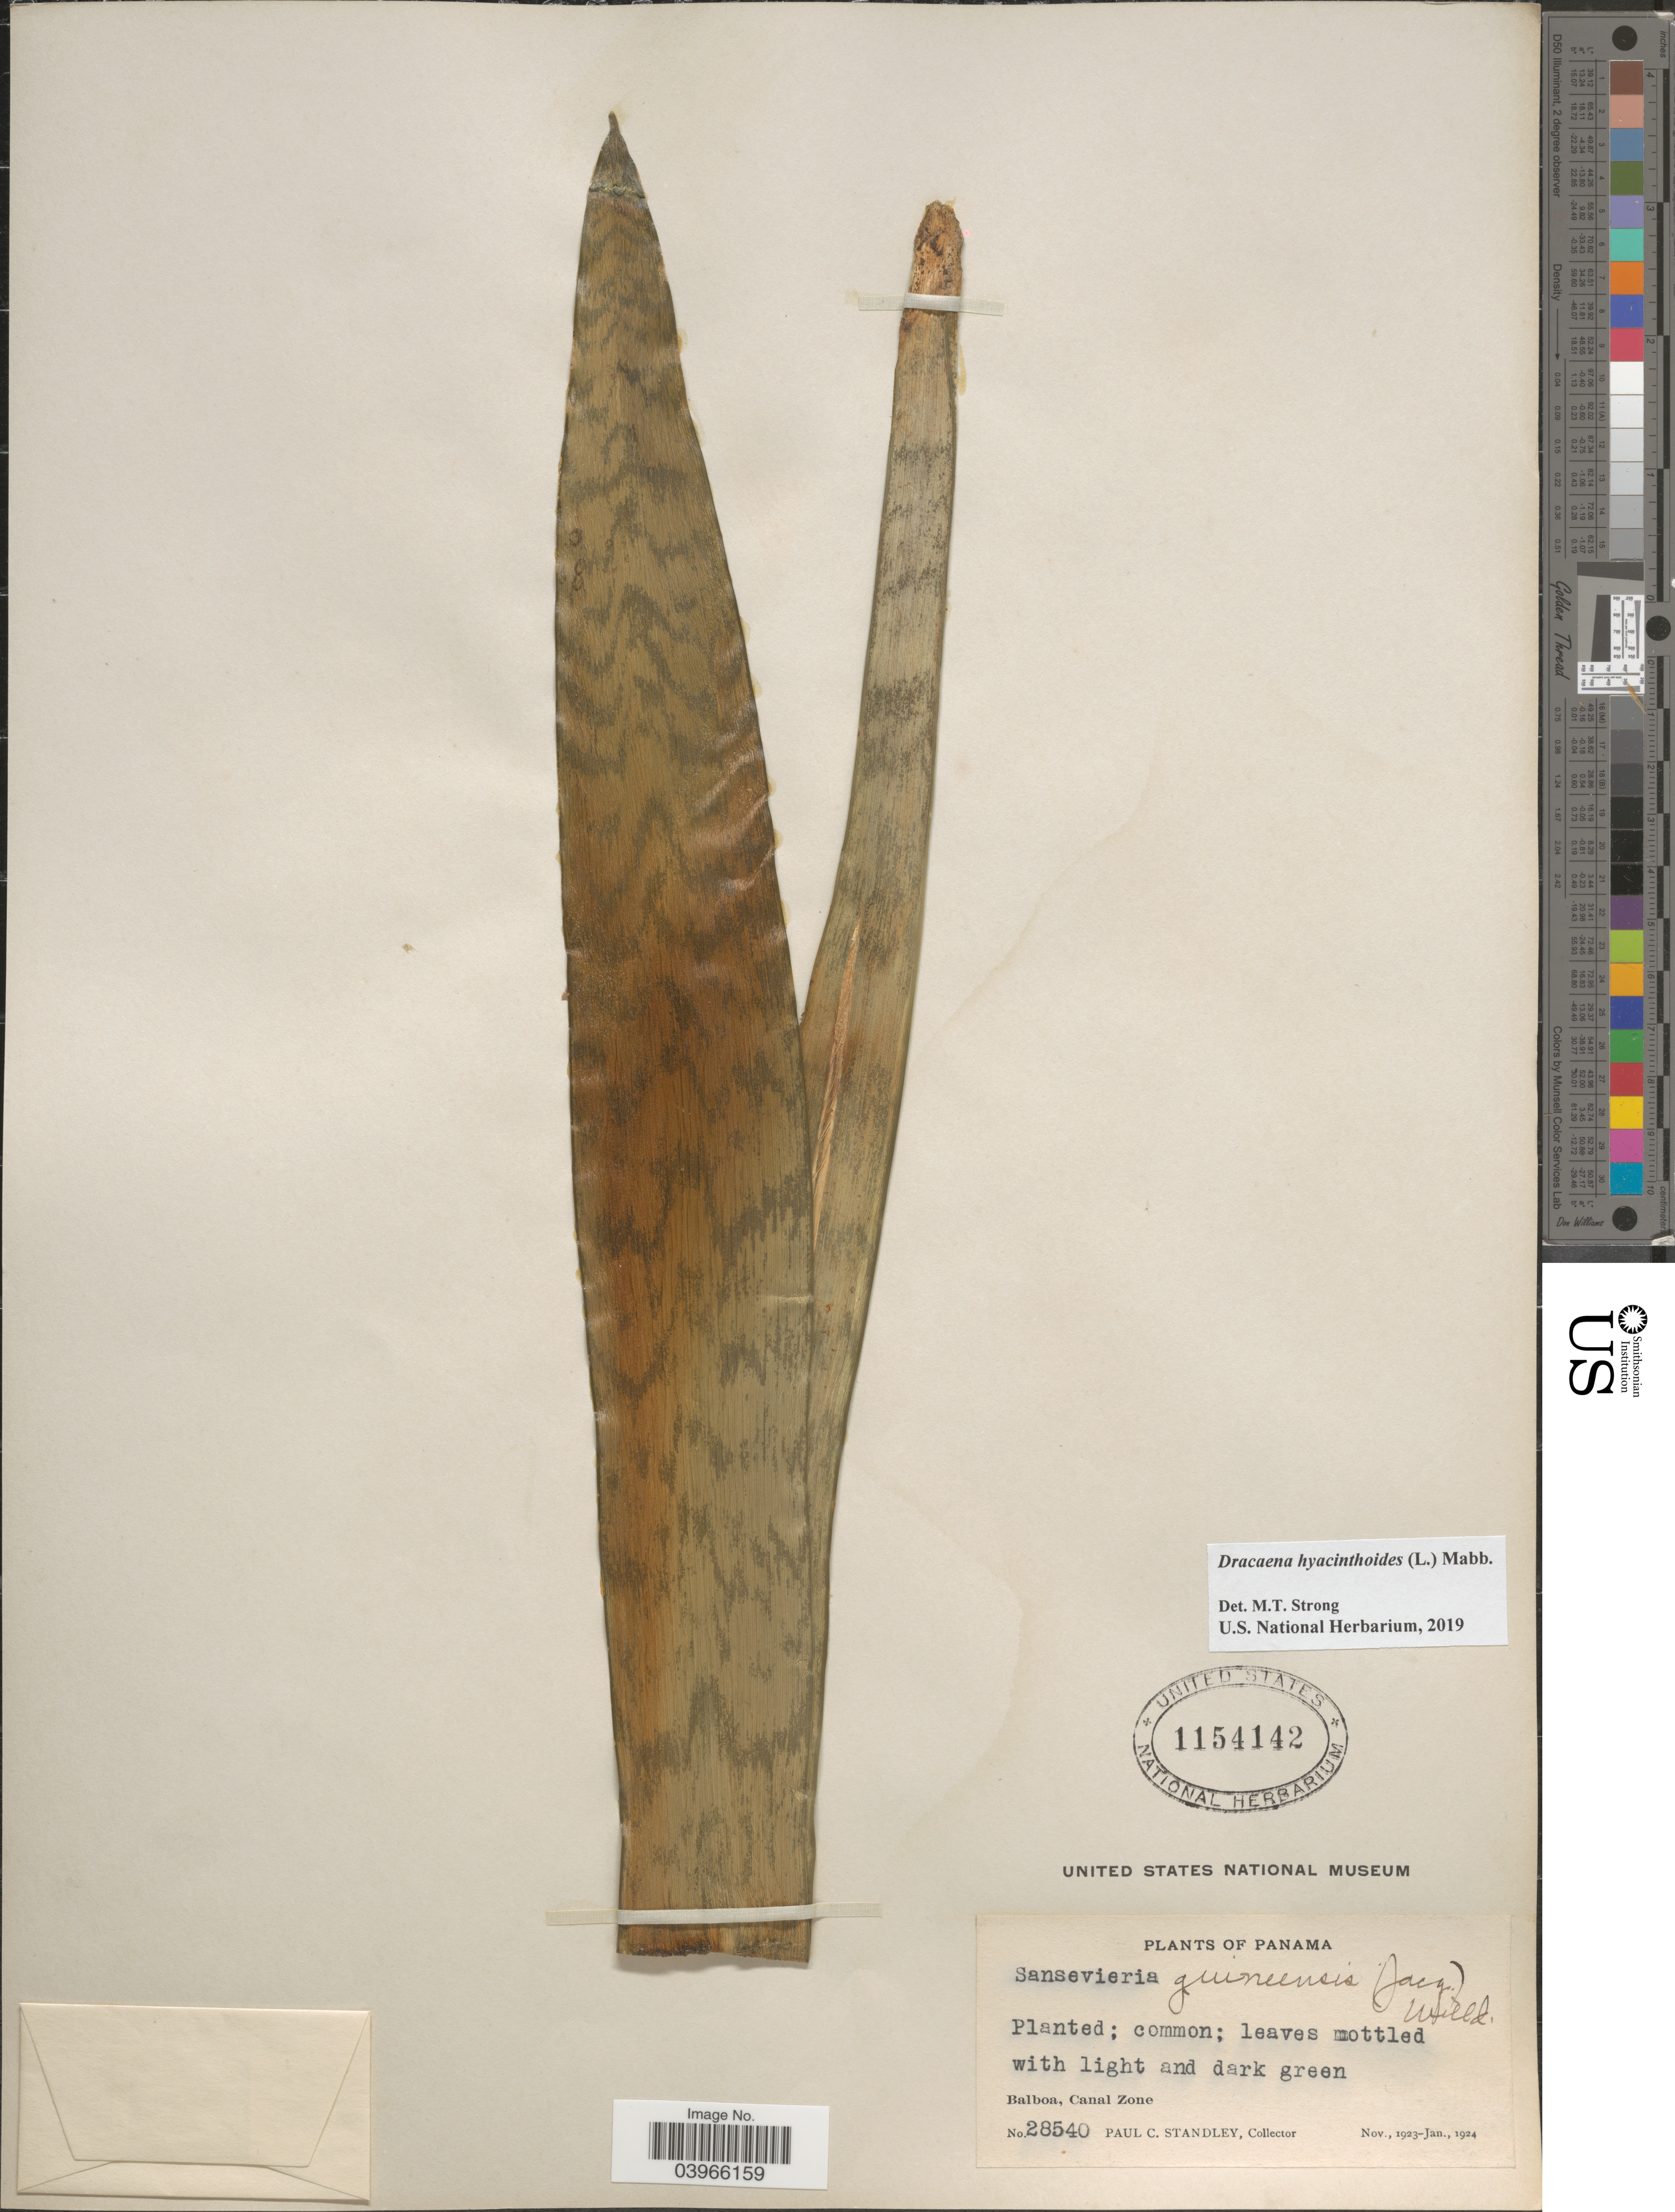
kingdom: Plantae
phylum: Tracheophyta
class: Liliopsida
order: Asparagales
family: Asparagaceae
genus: Dracaena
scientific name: Dracaena hyacinthoides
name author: (L.) Mabb.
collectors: P. C. Standley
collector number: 28540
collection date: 1923-11/1924-01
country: Panama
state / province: Colón / Panamá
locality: Balboa, Canal Zone.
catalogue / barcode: US 1154142